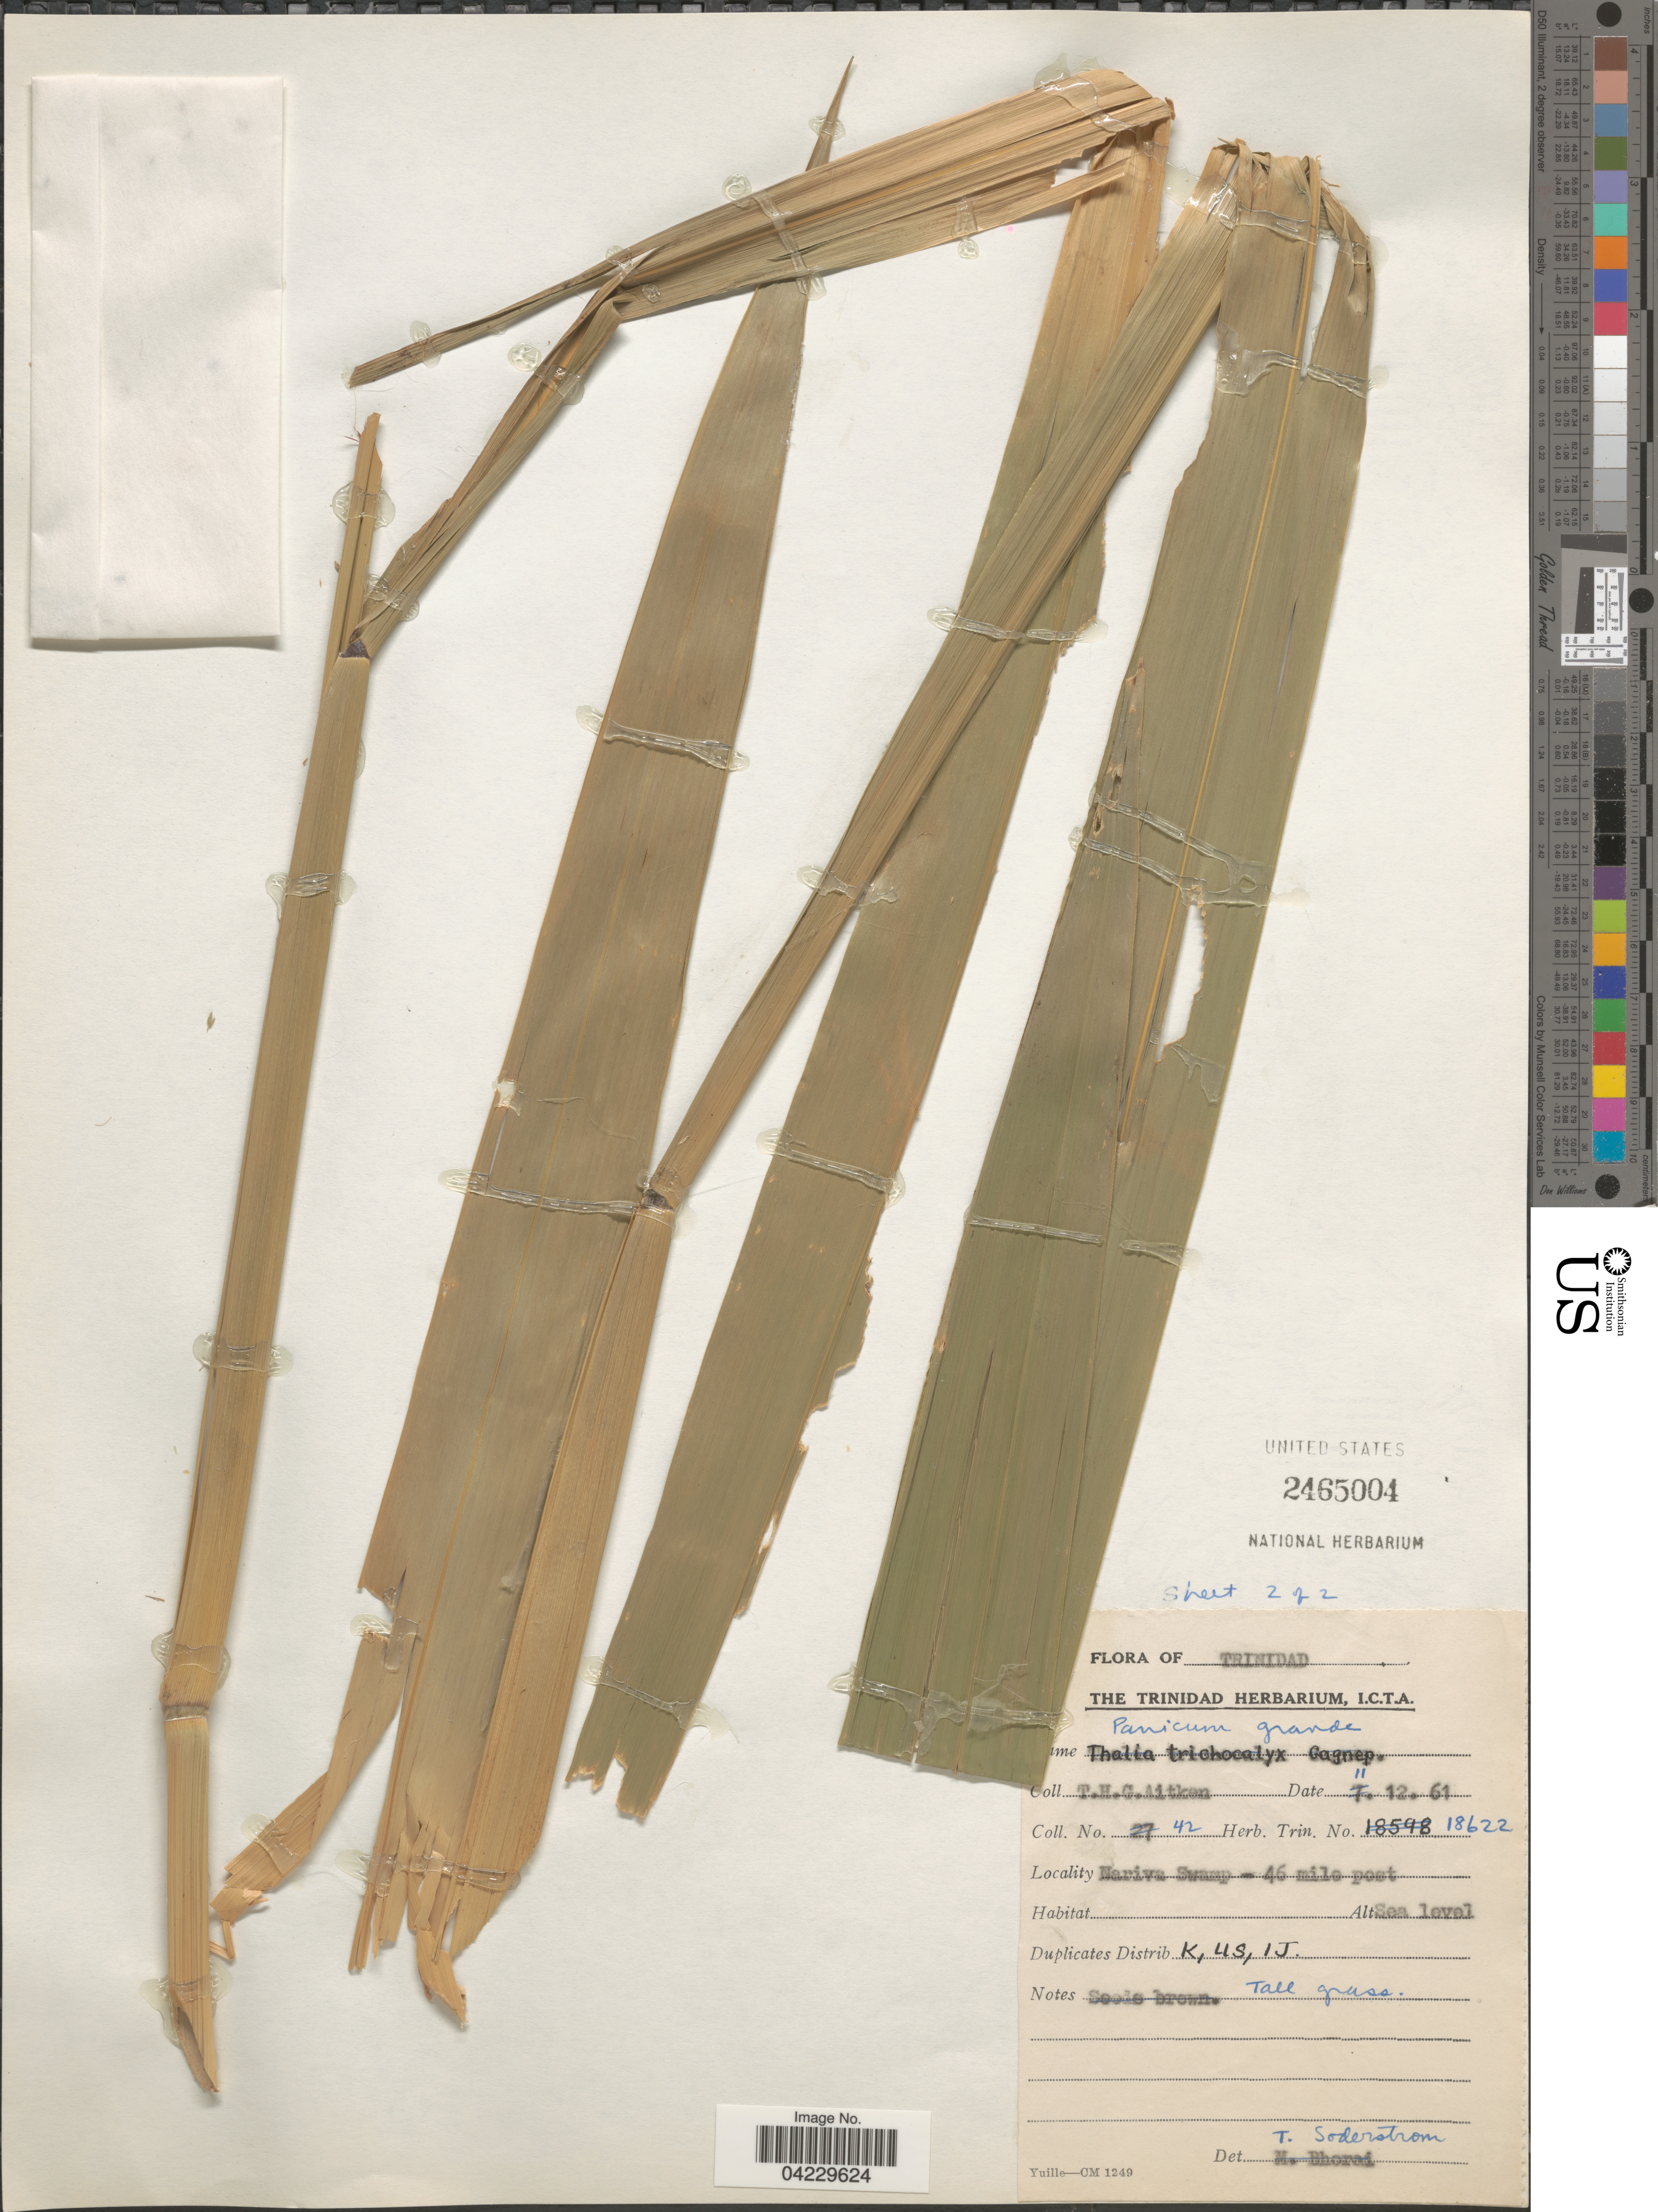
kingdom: Plantae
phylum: Tracheophyta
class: Liliopsida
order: Poales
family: Poaceae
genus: Hymenachne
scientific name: Hymenachne grandis ined. prp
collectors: T. Aitken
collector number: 42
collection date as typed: Transcribed d/m/y: 11/12/61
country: Trinidad and Tobago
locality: Trinidad. Nariva Swamp - 46 mile post.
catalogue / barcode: US 2465004